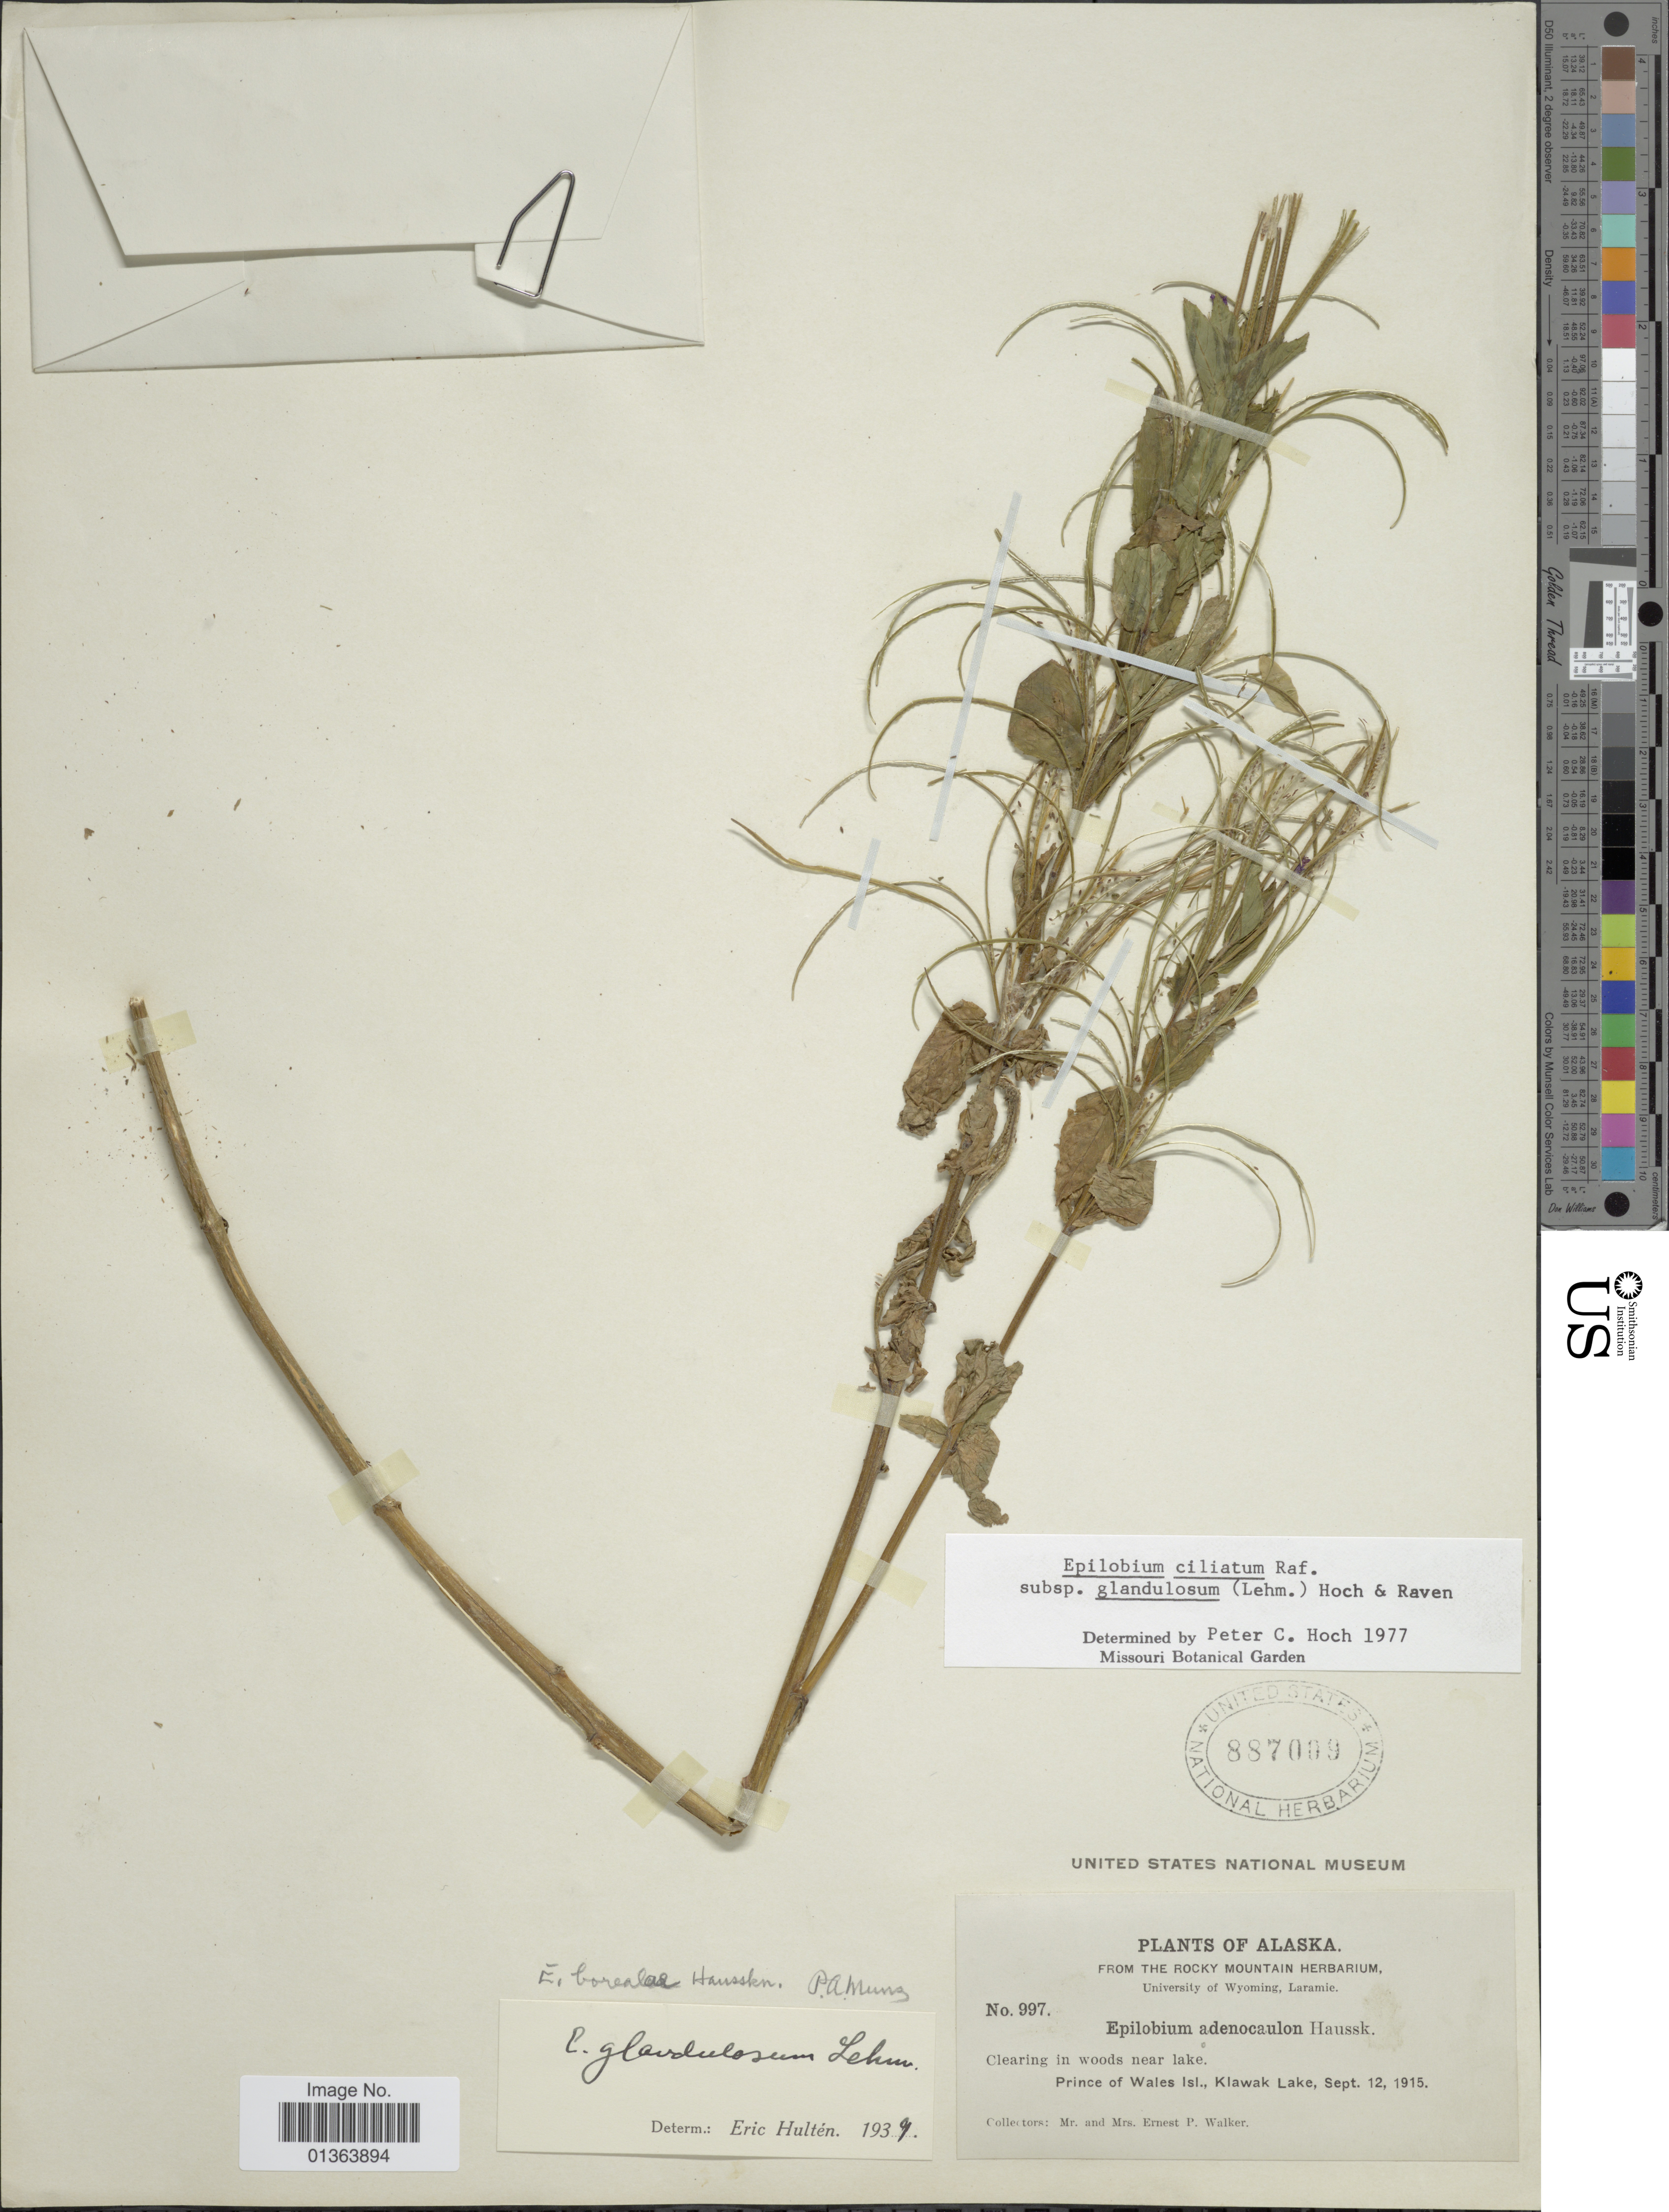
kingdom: Plantae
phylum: Tracheophyta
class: Magnoliopsida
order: Myrtales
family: Onagraceae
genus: Epilobium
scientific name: Epilobium ciliatum subsp. glandulosum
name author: (Lehm.) Hoch & P.H. Raven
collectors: E. P. Walker & E. Walker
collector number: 997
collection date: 1915-09-12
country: United States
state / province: Alaska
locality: Prince of Wales Isl., Klawak Lake.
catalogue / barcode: US 887009